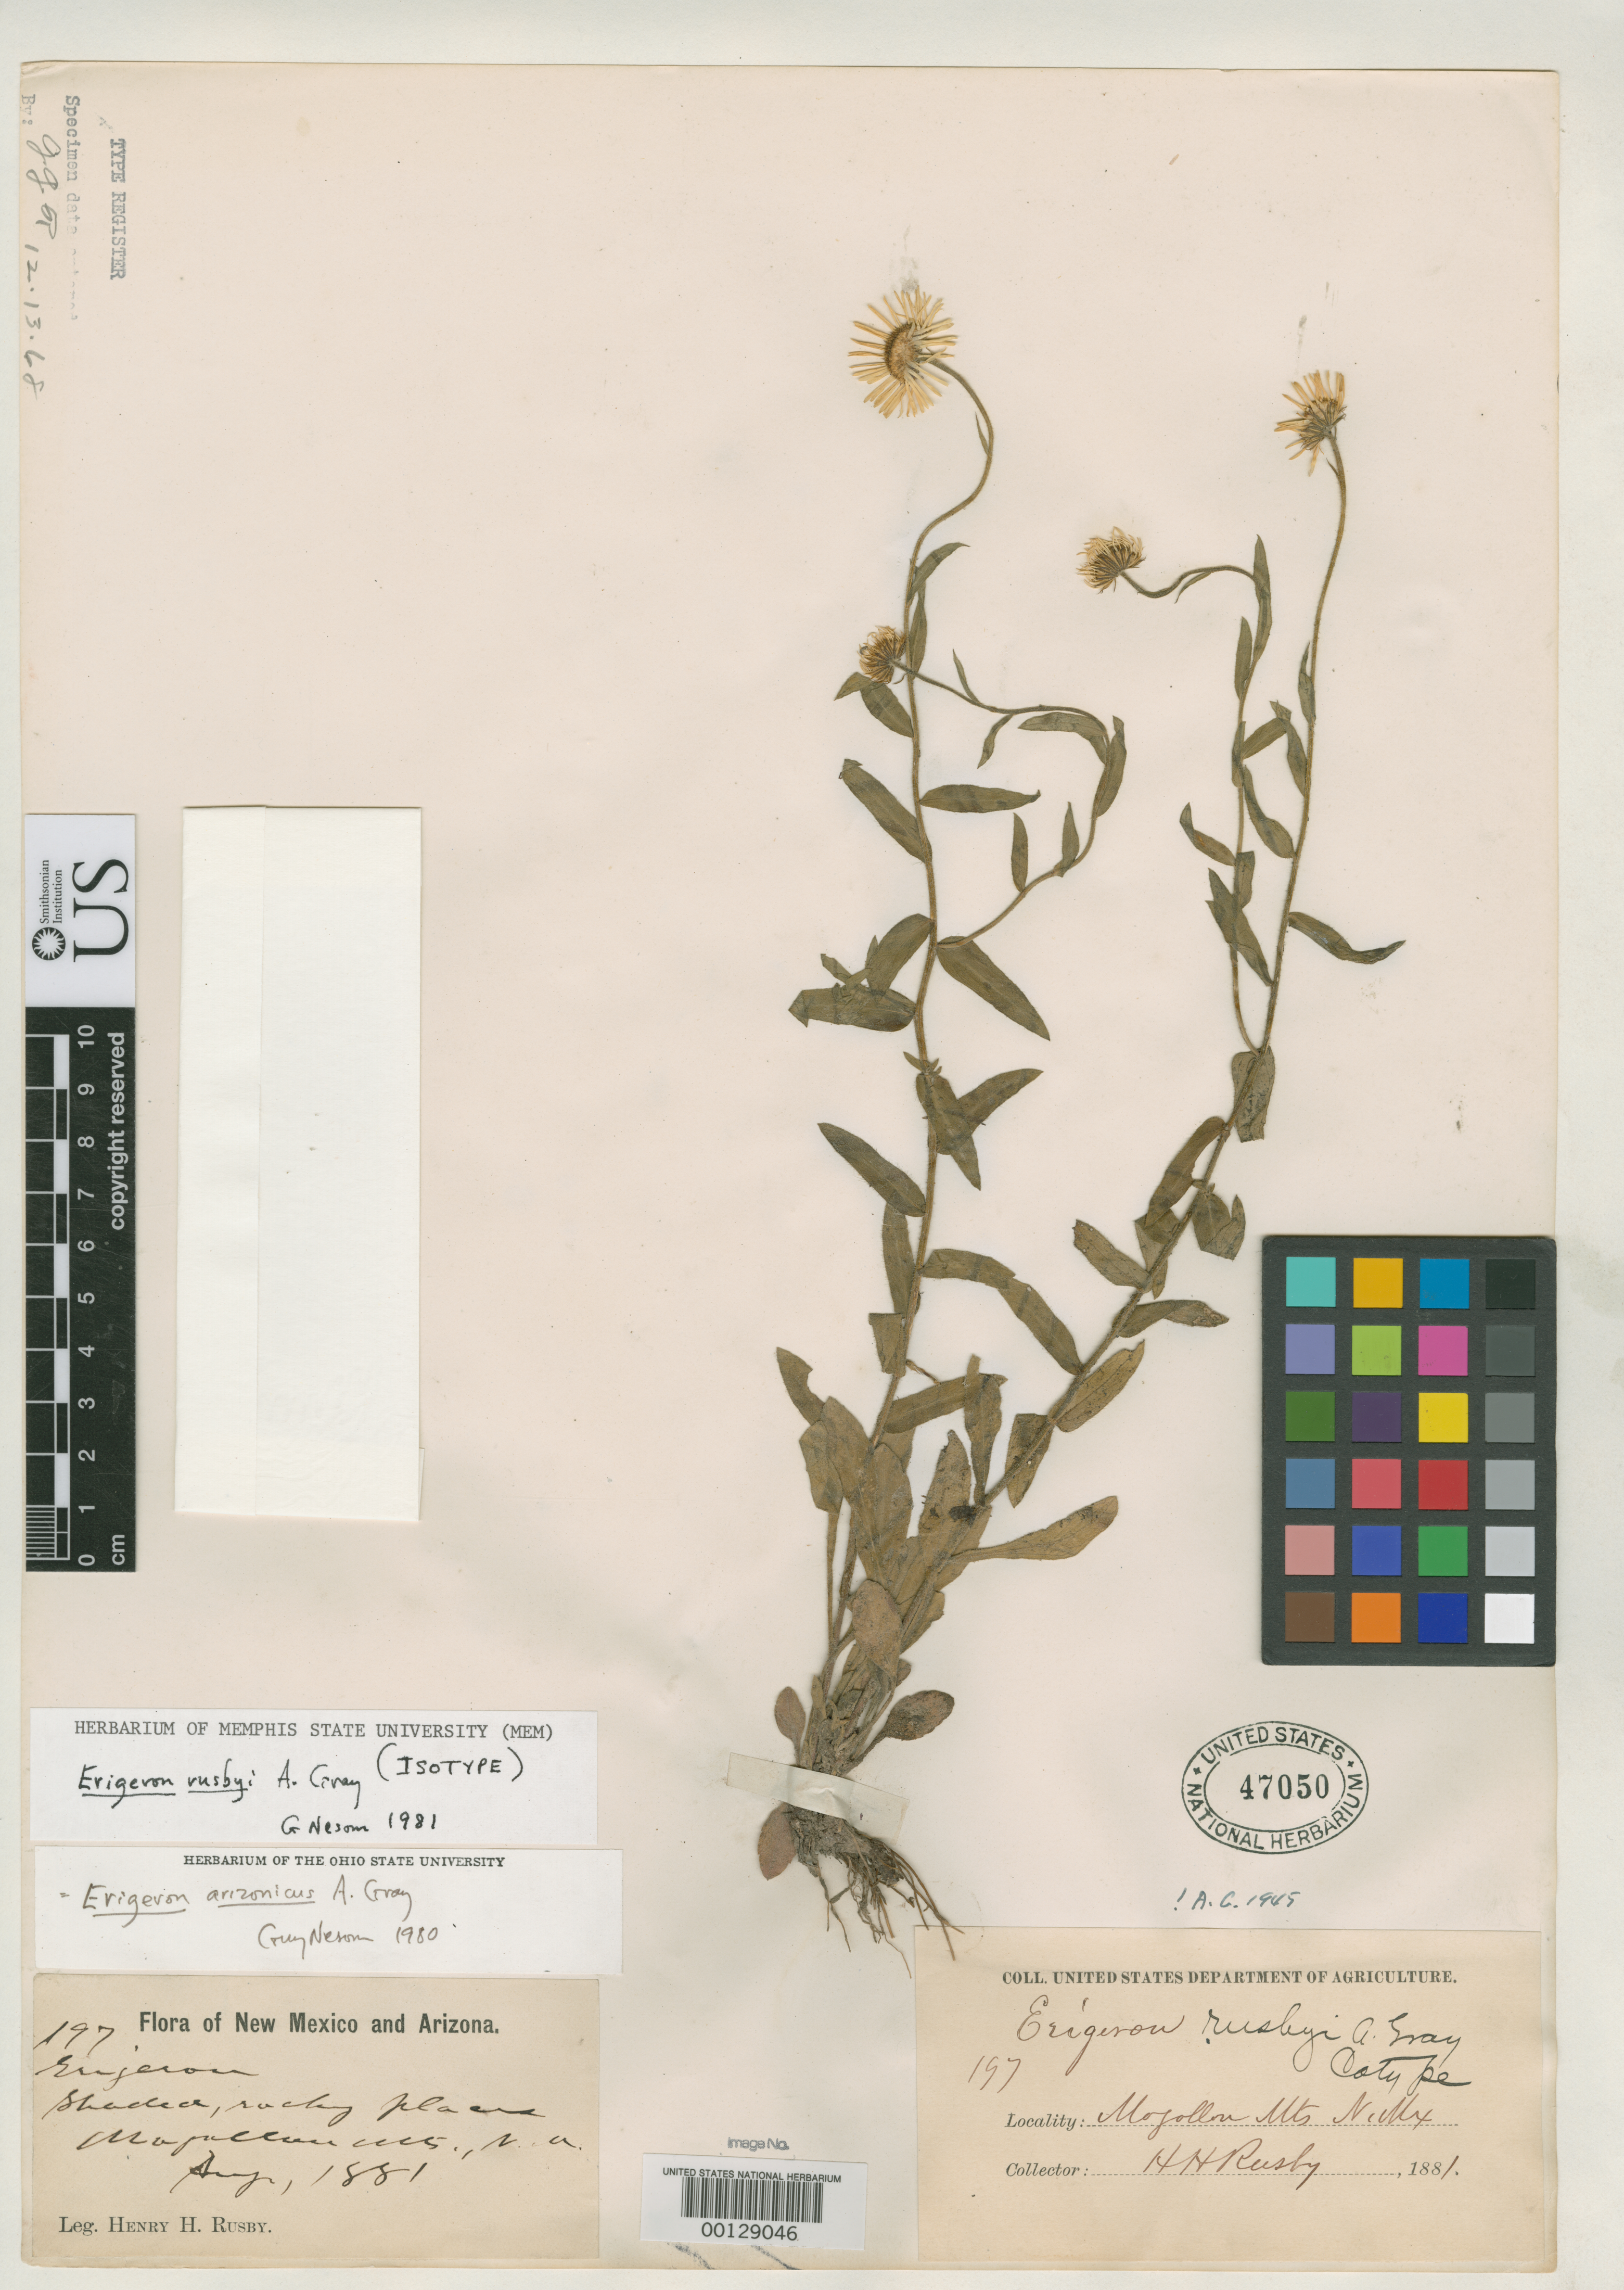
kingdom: Plantae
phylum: Tracheophyta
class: Magnoliopsida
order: Asterales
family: Asteraceae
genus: Erigeron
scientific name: Erigeron rusbyi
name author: A. Gray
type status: Type Material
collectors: H. H. Rusby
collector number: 197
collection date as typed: Aug 1881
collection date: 1881-08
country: United States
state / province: New Mexico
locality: Mogollon Mts.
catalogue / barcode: US 47050